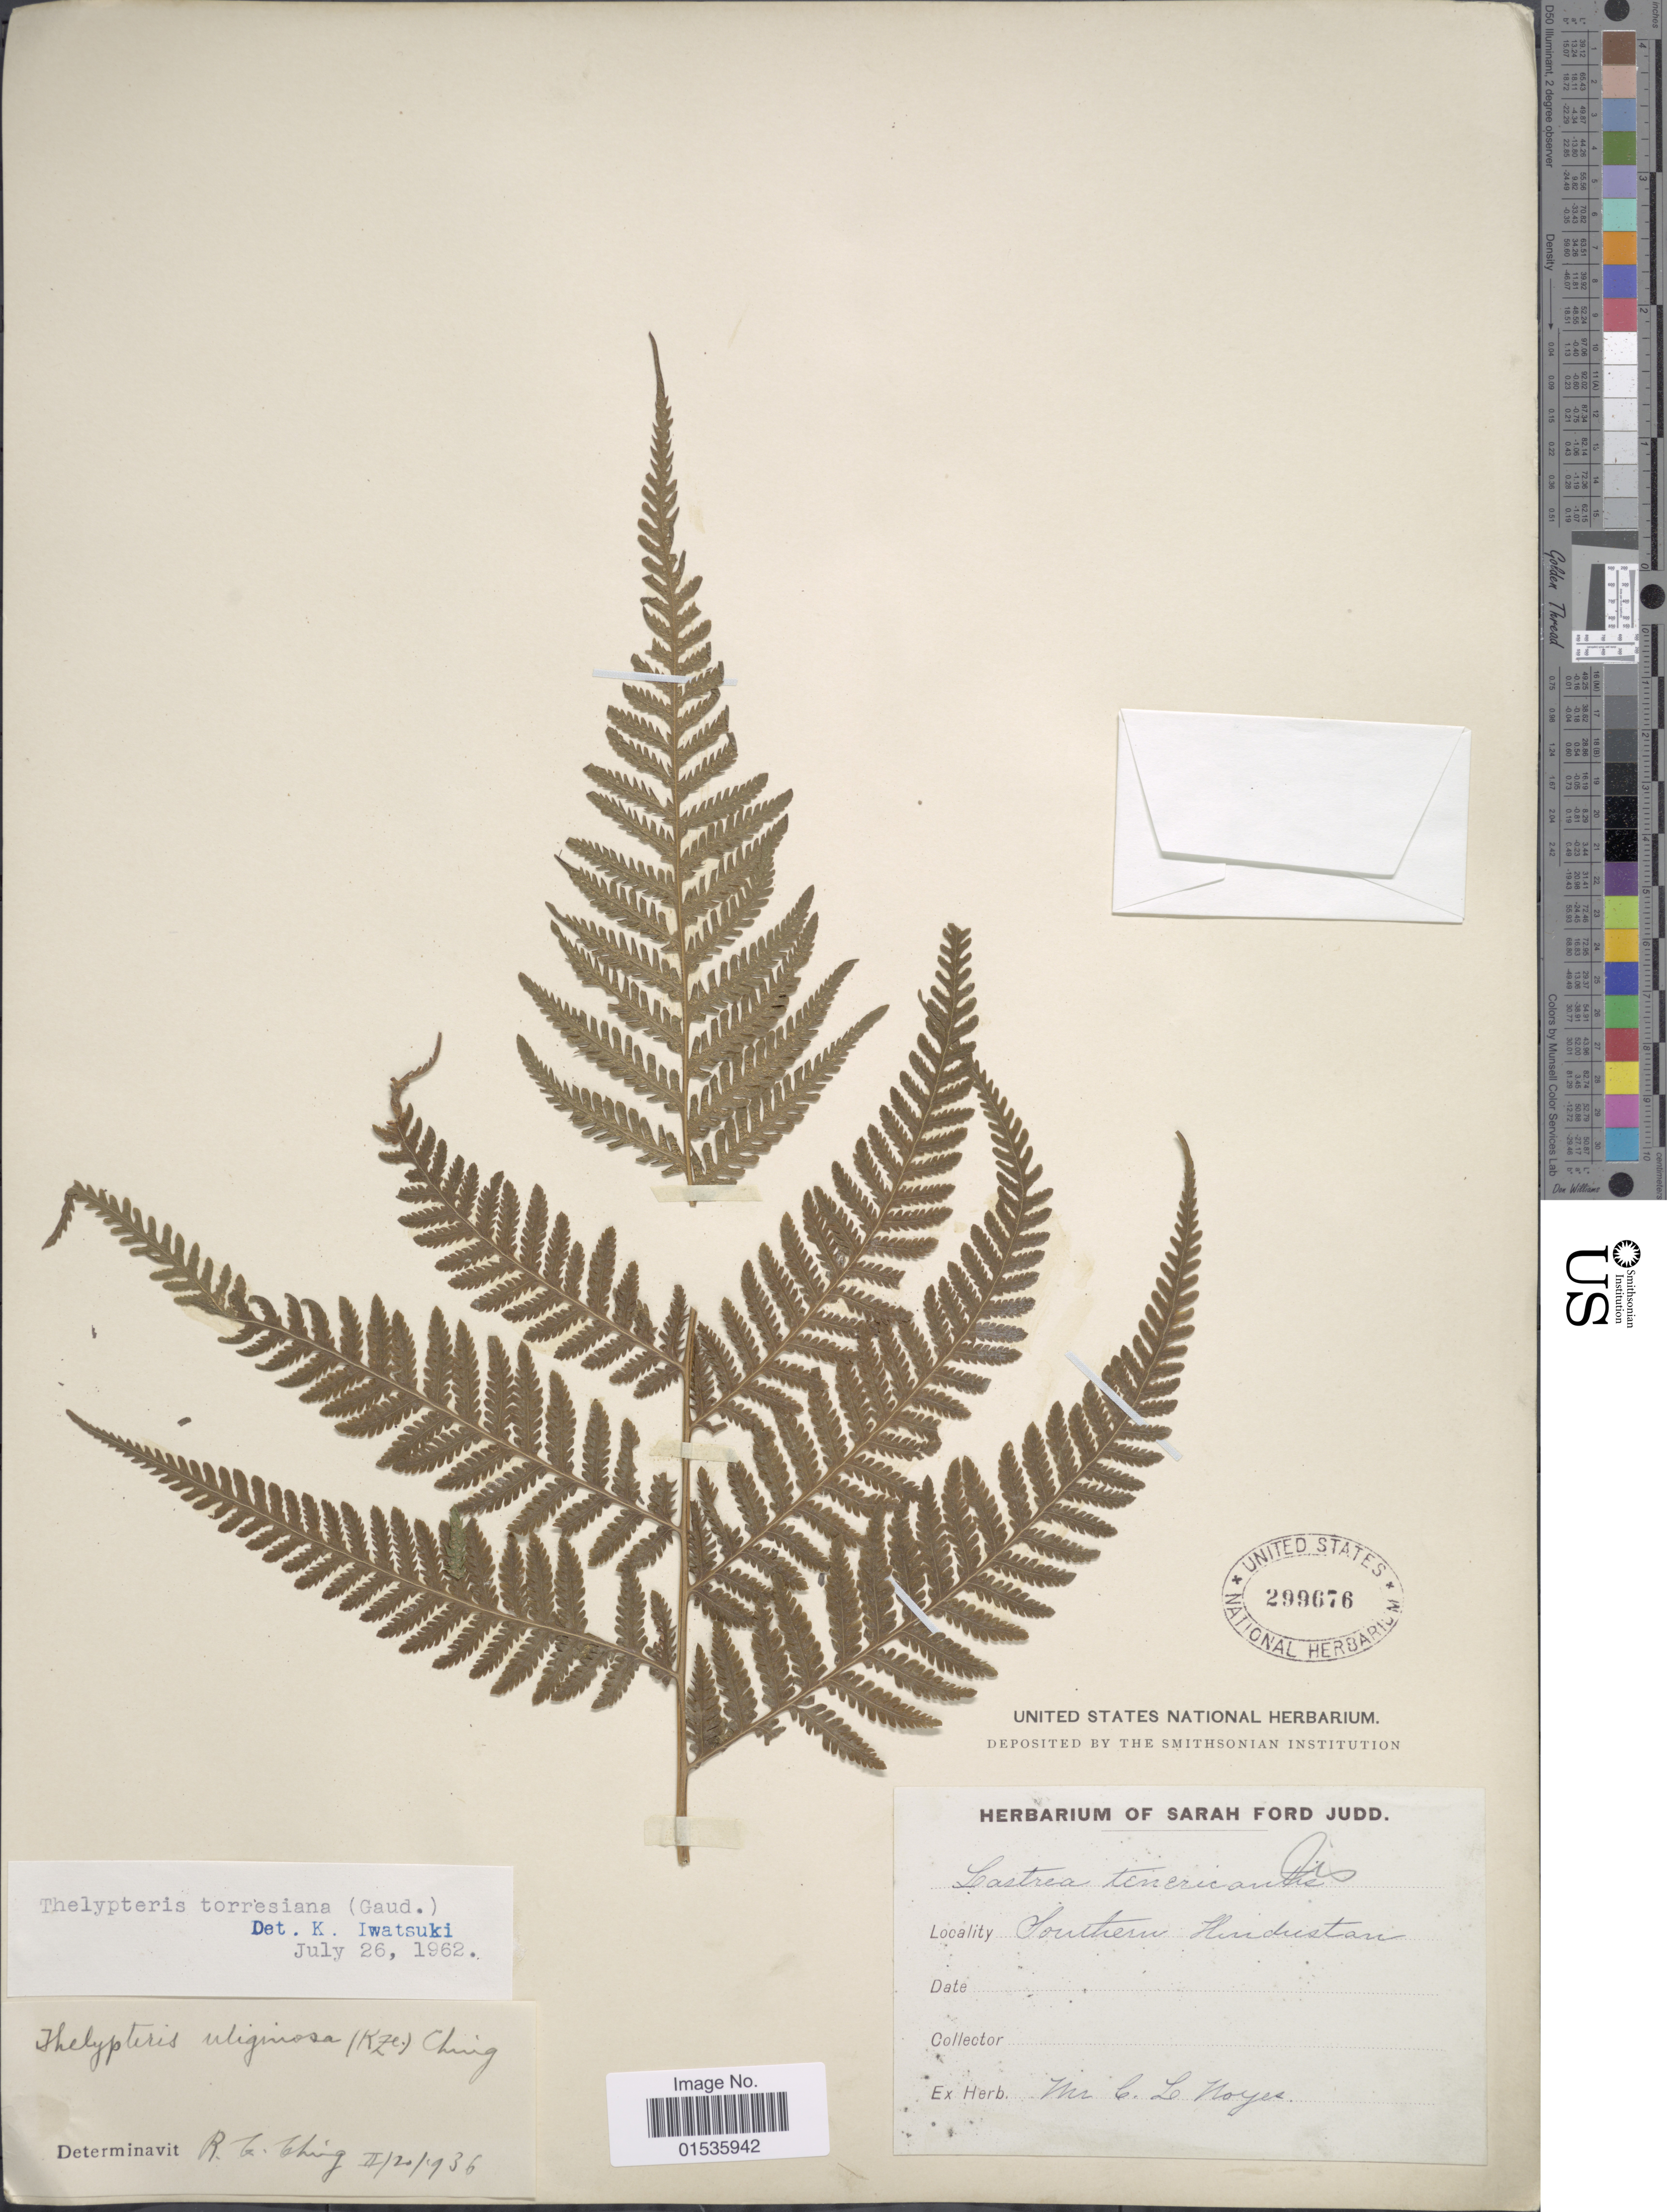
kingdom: Plantae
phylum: Tracheophyta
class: Polypodiopsida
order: Polypodiales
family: Thelypteridaceae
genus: Macrothelypteris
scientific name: Macrothelypteris torresiana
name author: (Gaudich.) Ching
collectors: C. Noyes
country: India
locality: Southern Hindustan.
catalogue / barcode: US 299676